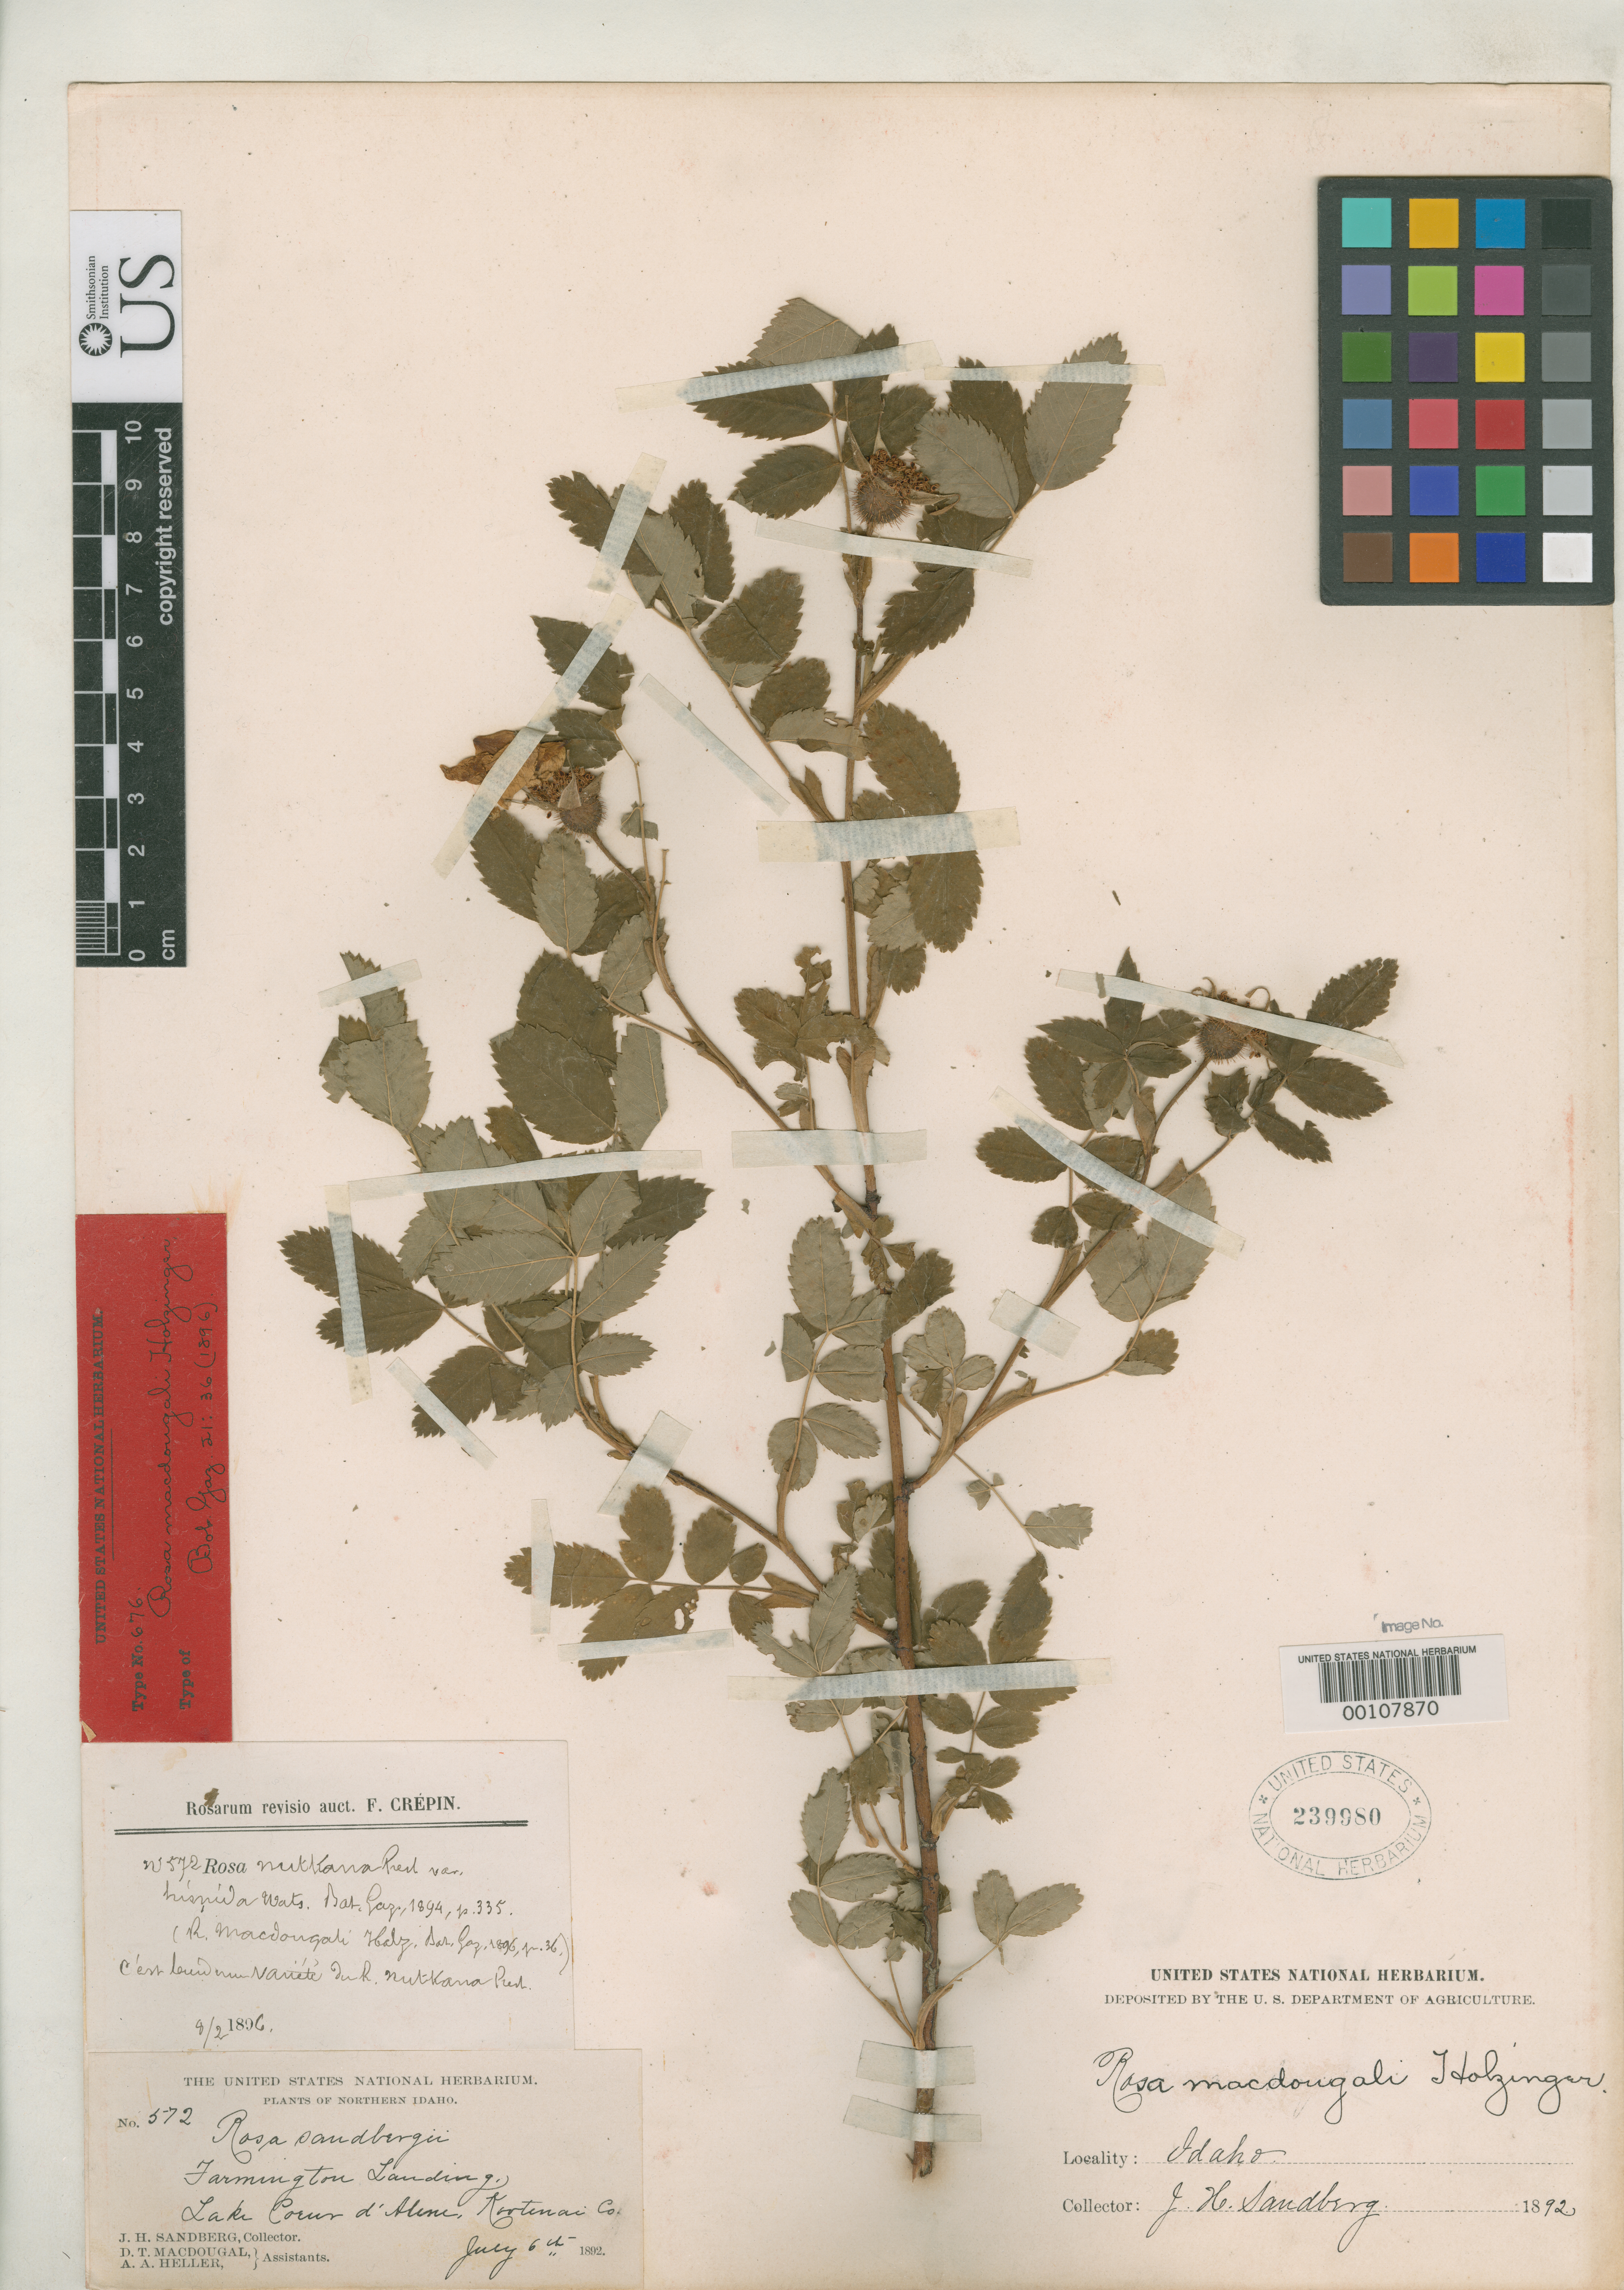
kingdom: Plantae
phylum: Tracheophyta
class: Magnoliopsida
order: Rosales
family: Rosaceae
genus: Rosa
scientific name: Rosa macdougali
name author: Holz.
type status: Type Collection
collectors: J. H. Sandberg, D. T. MacDougal & A. A. Heller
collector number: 572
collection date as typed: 06 Jul 1892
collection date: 1892-07-06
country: United States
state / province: Idaho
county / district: Kootenai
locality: Farmington Landing, Lake Coeur d'Alene.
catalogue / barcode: US 239980